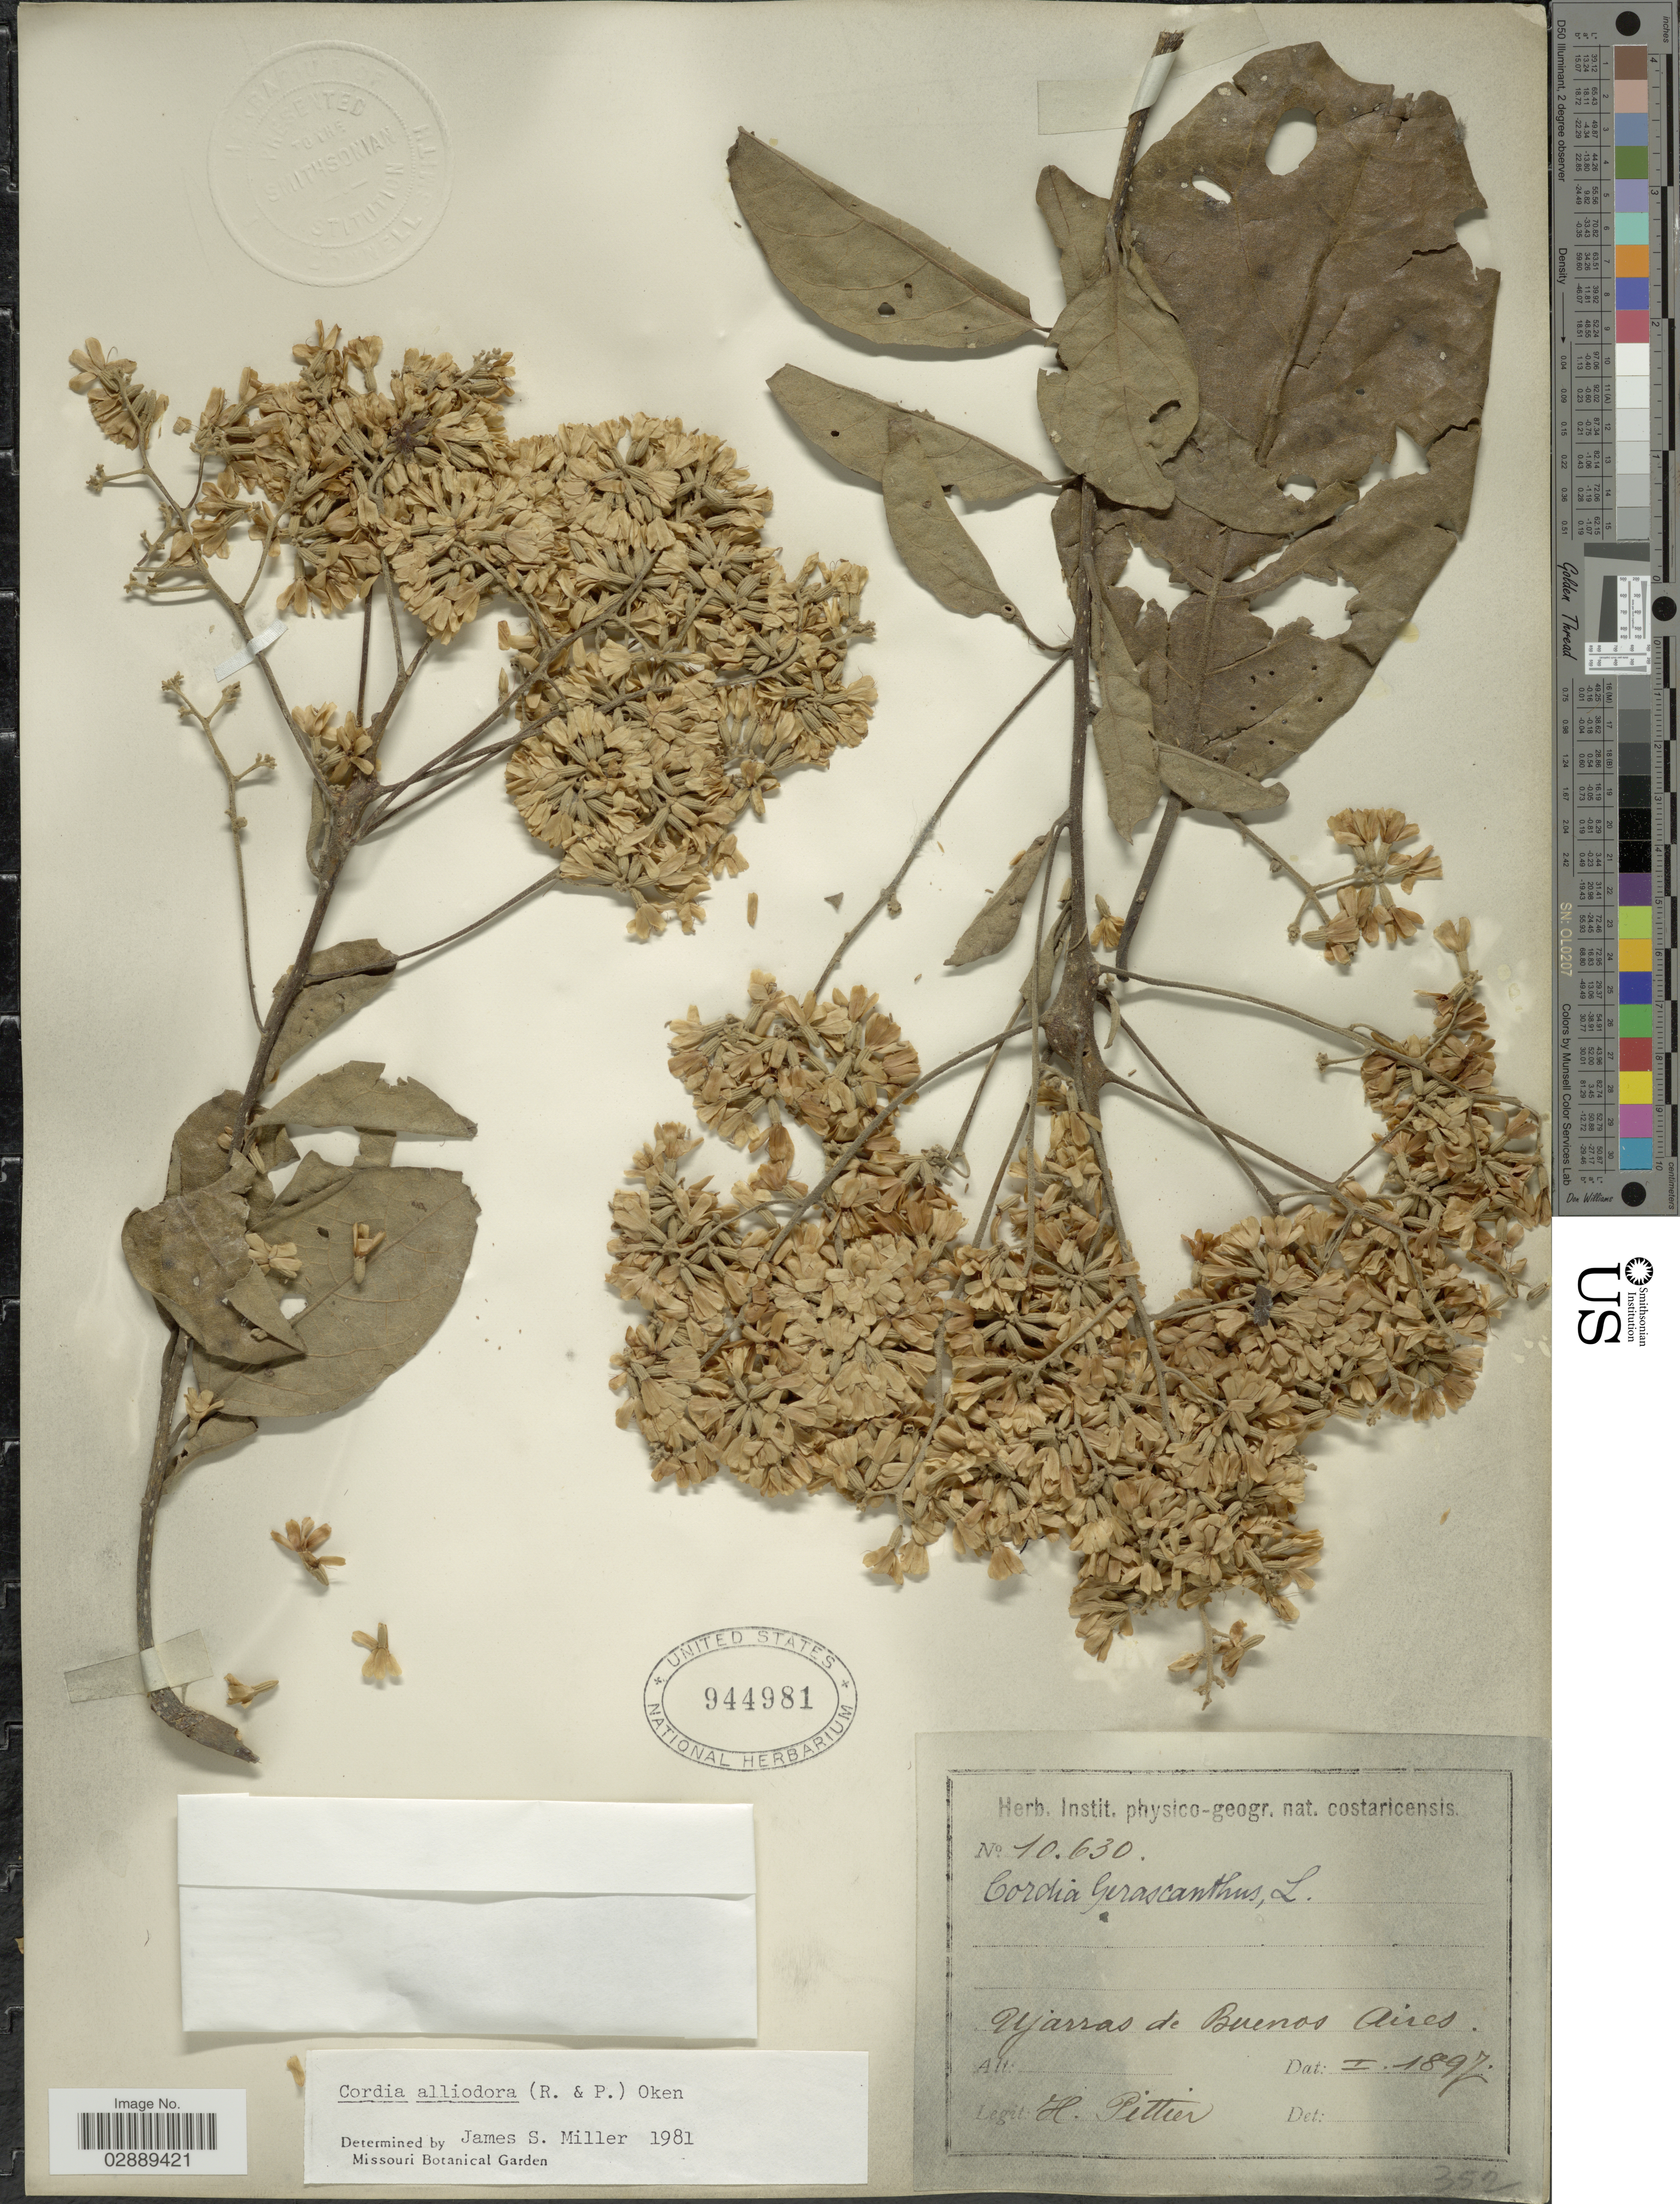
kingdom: Plantae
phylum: Tracheophyta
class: Magnoliopsida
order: Boraginales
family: Cordiaceae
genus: Cordia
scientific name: Cordia alliodora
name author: (Ruiz & Pav.) Oken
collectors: H. F. Pittier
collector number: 10630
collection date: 1897-01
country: Costa Rica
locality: Ujarras de Buenos Aires.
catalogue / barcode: US 944981